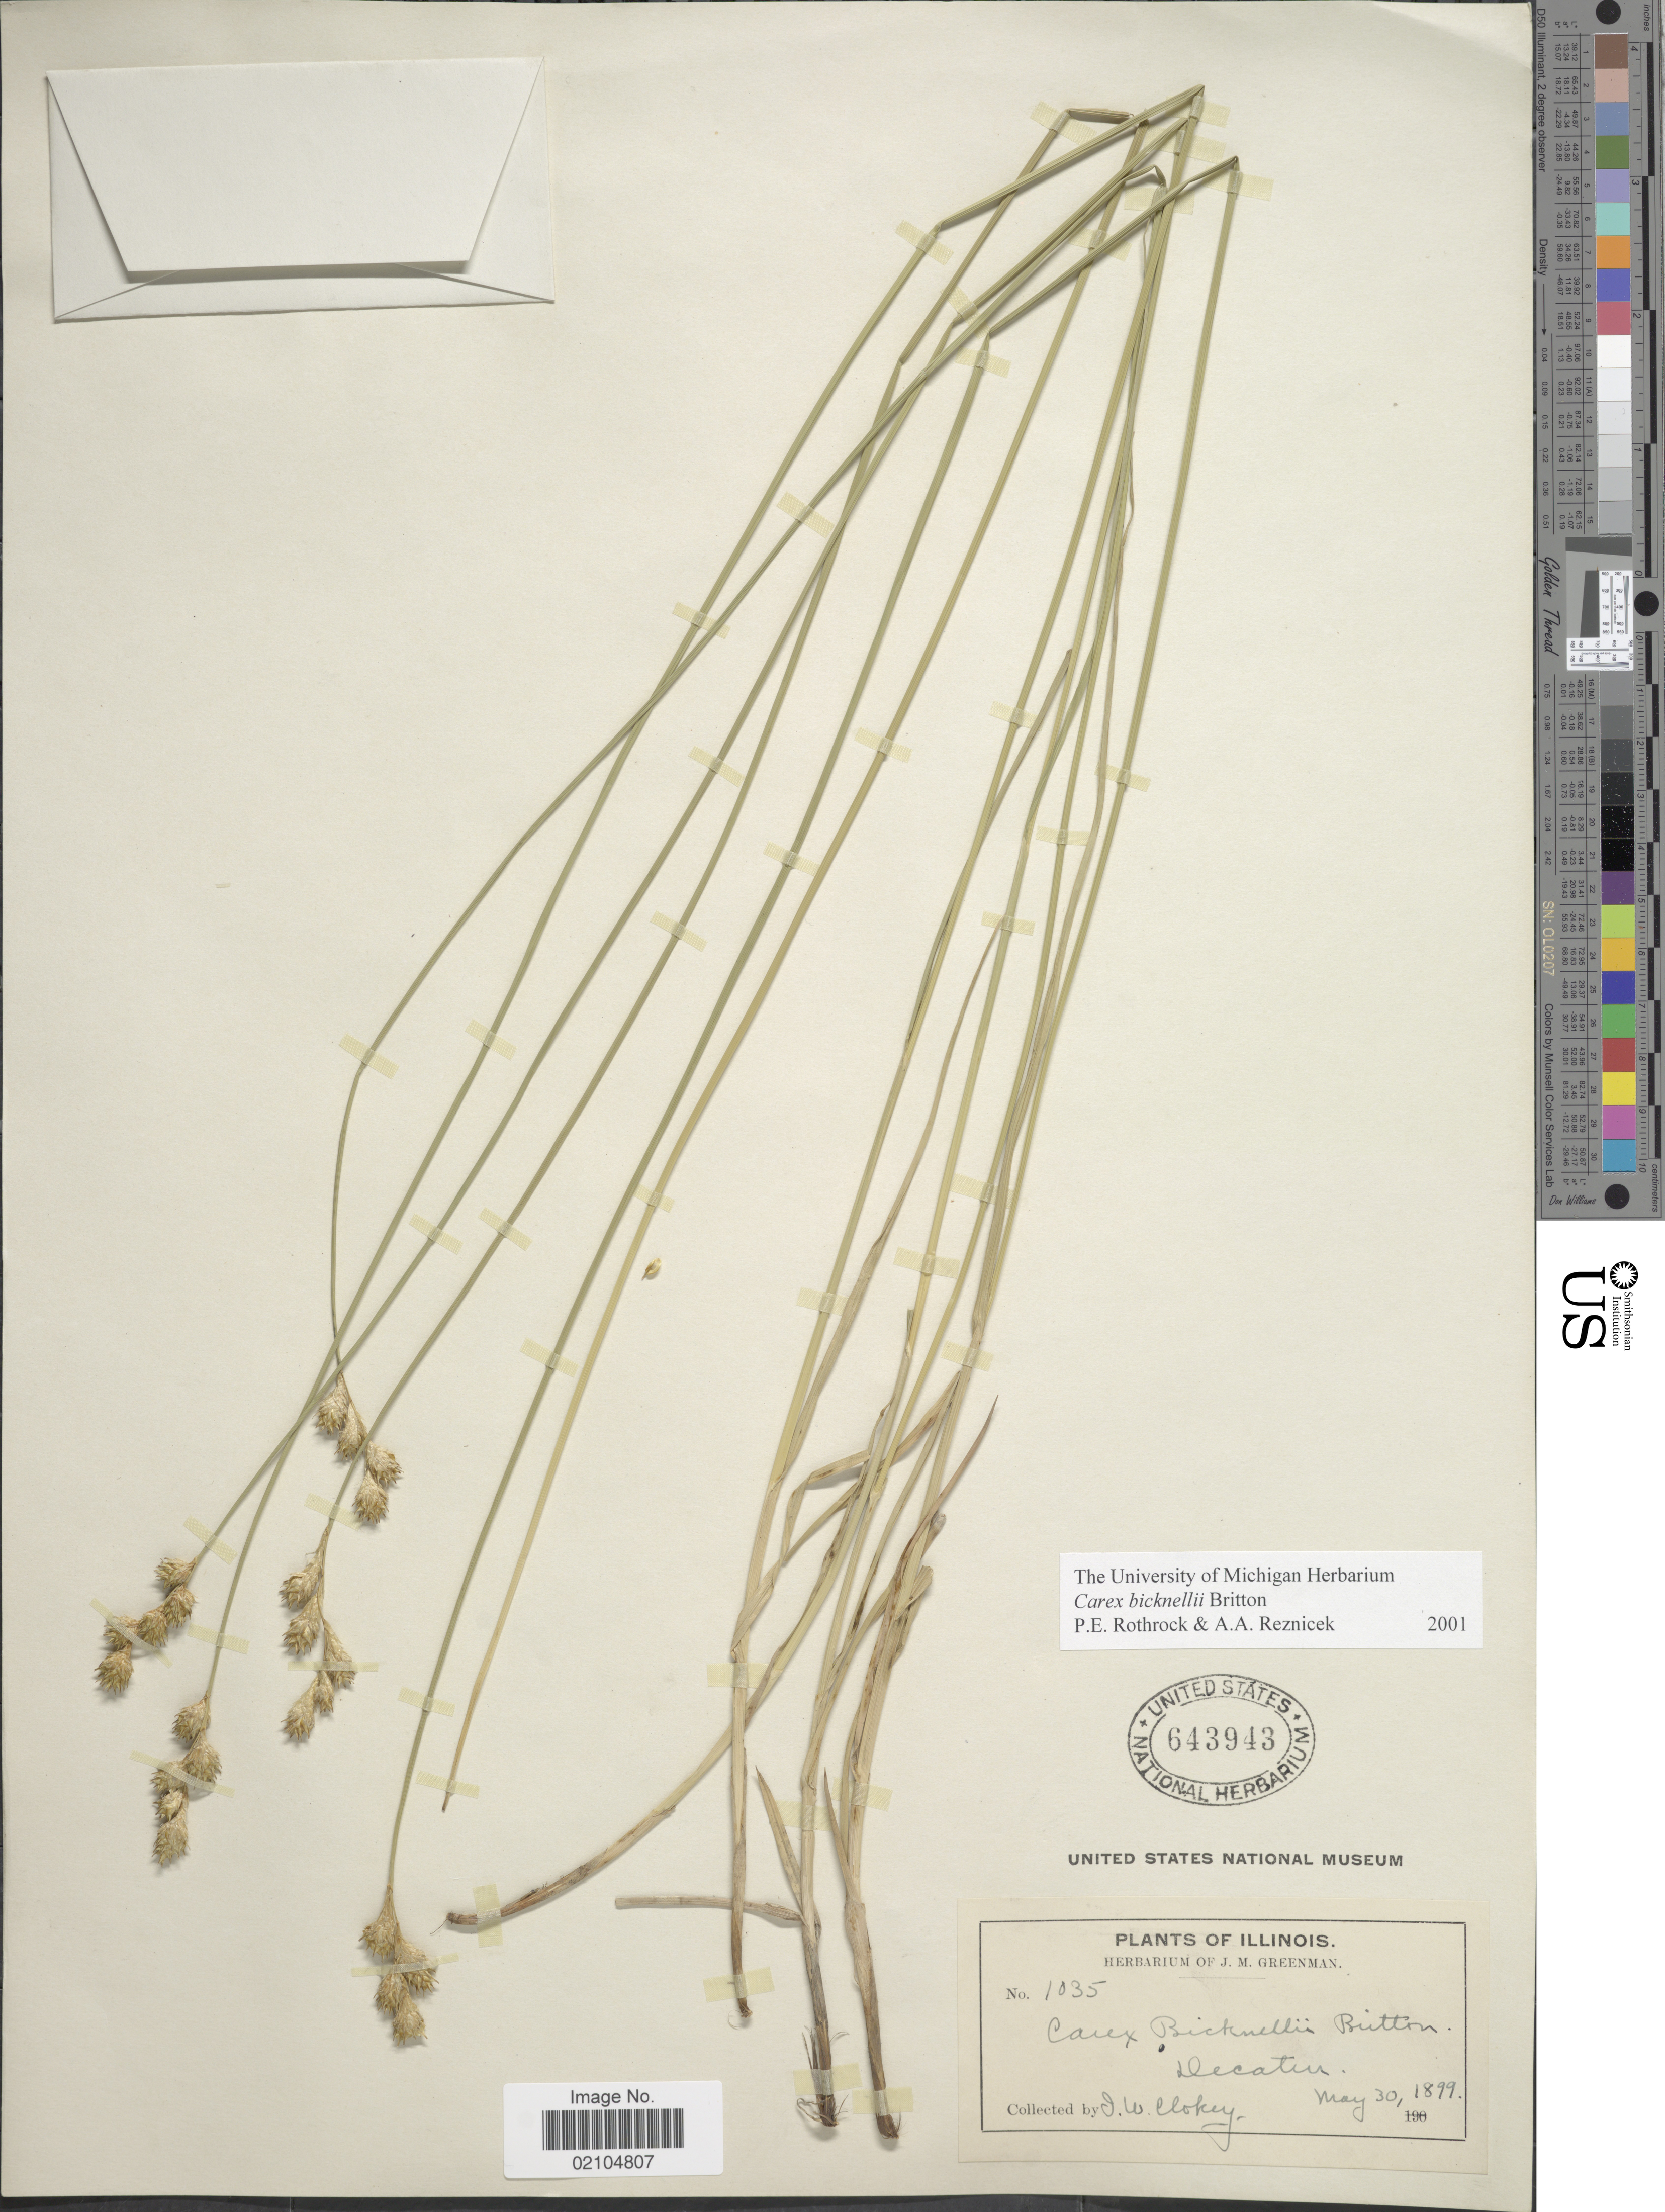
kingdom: Plantae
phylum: Tracheophyta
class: Liliopsida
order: Poales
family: Cyperaceae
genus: Carex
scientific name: Carex bicknellii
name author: Britton & A. Br.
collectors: I. W. Clokey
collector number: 1035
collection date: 1899-05-30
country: United States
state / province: Illinois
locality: Decatur.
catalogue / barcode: US 643943